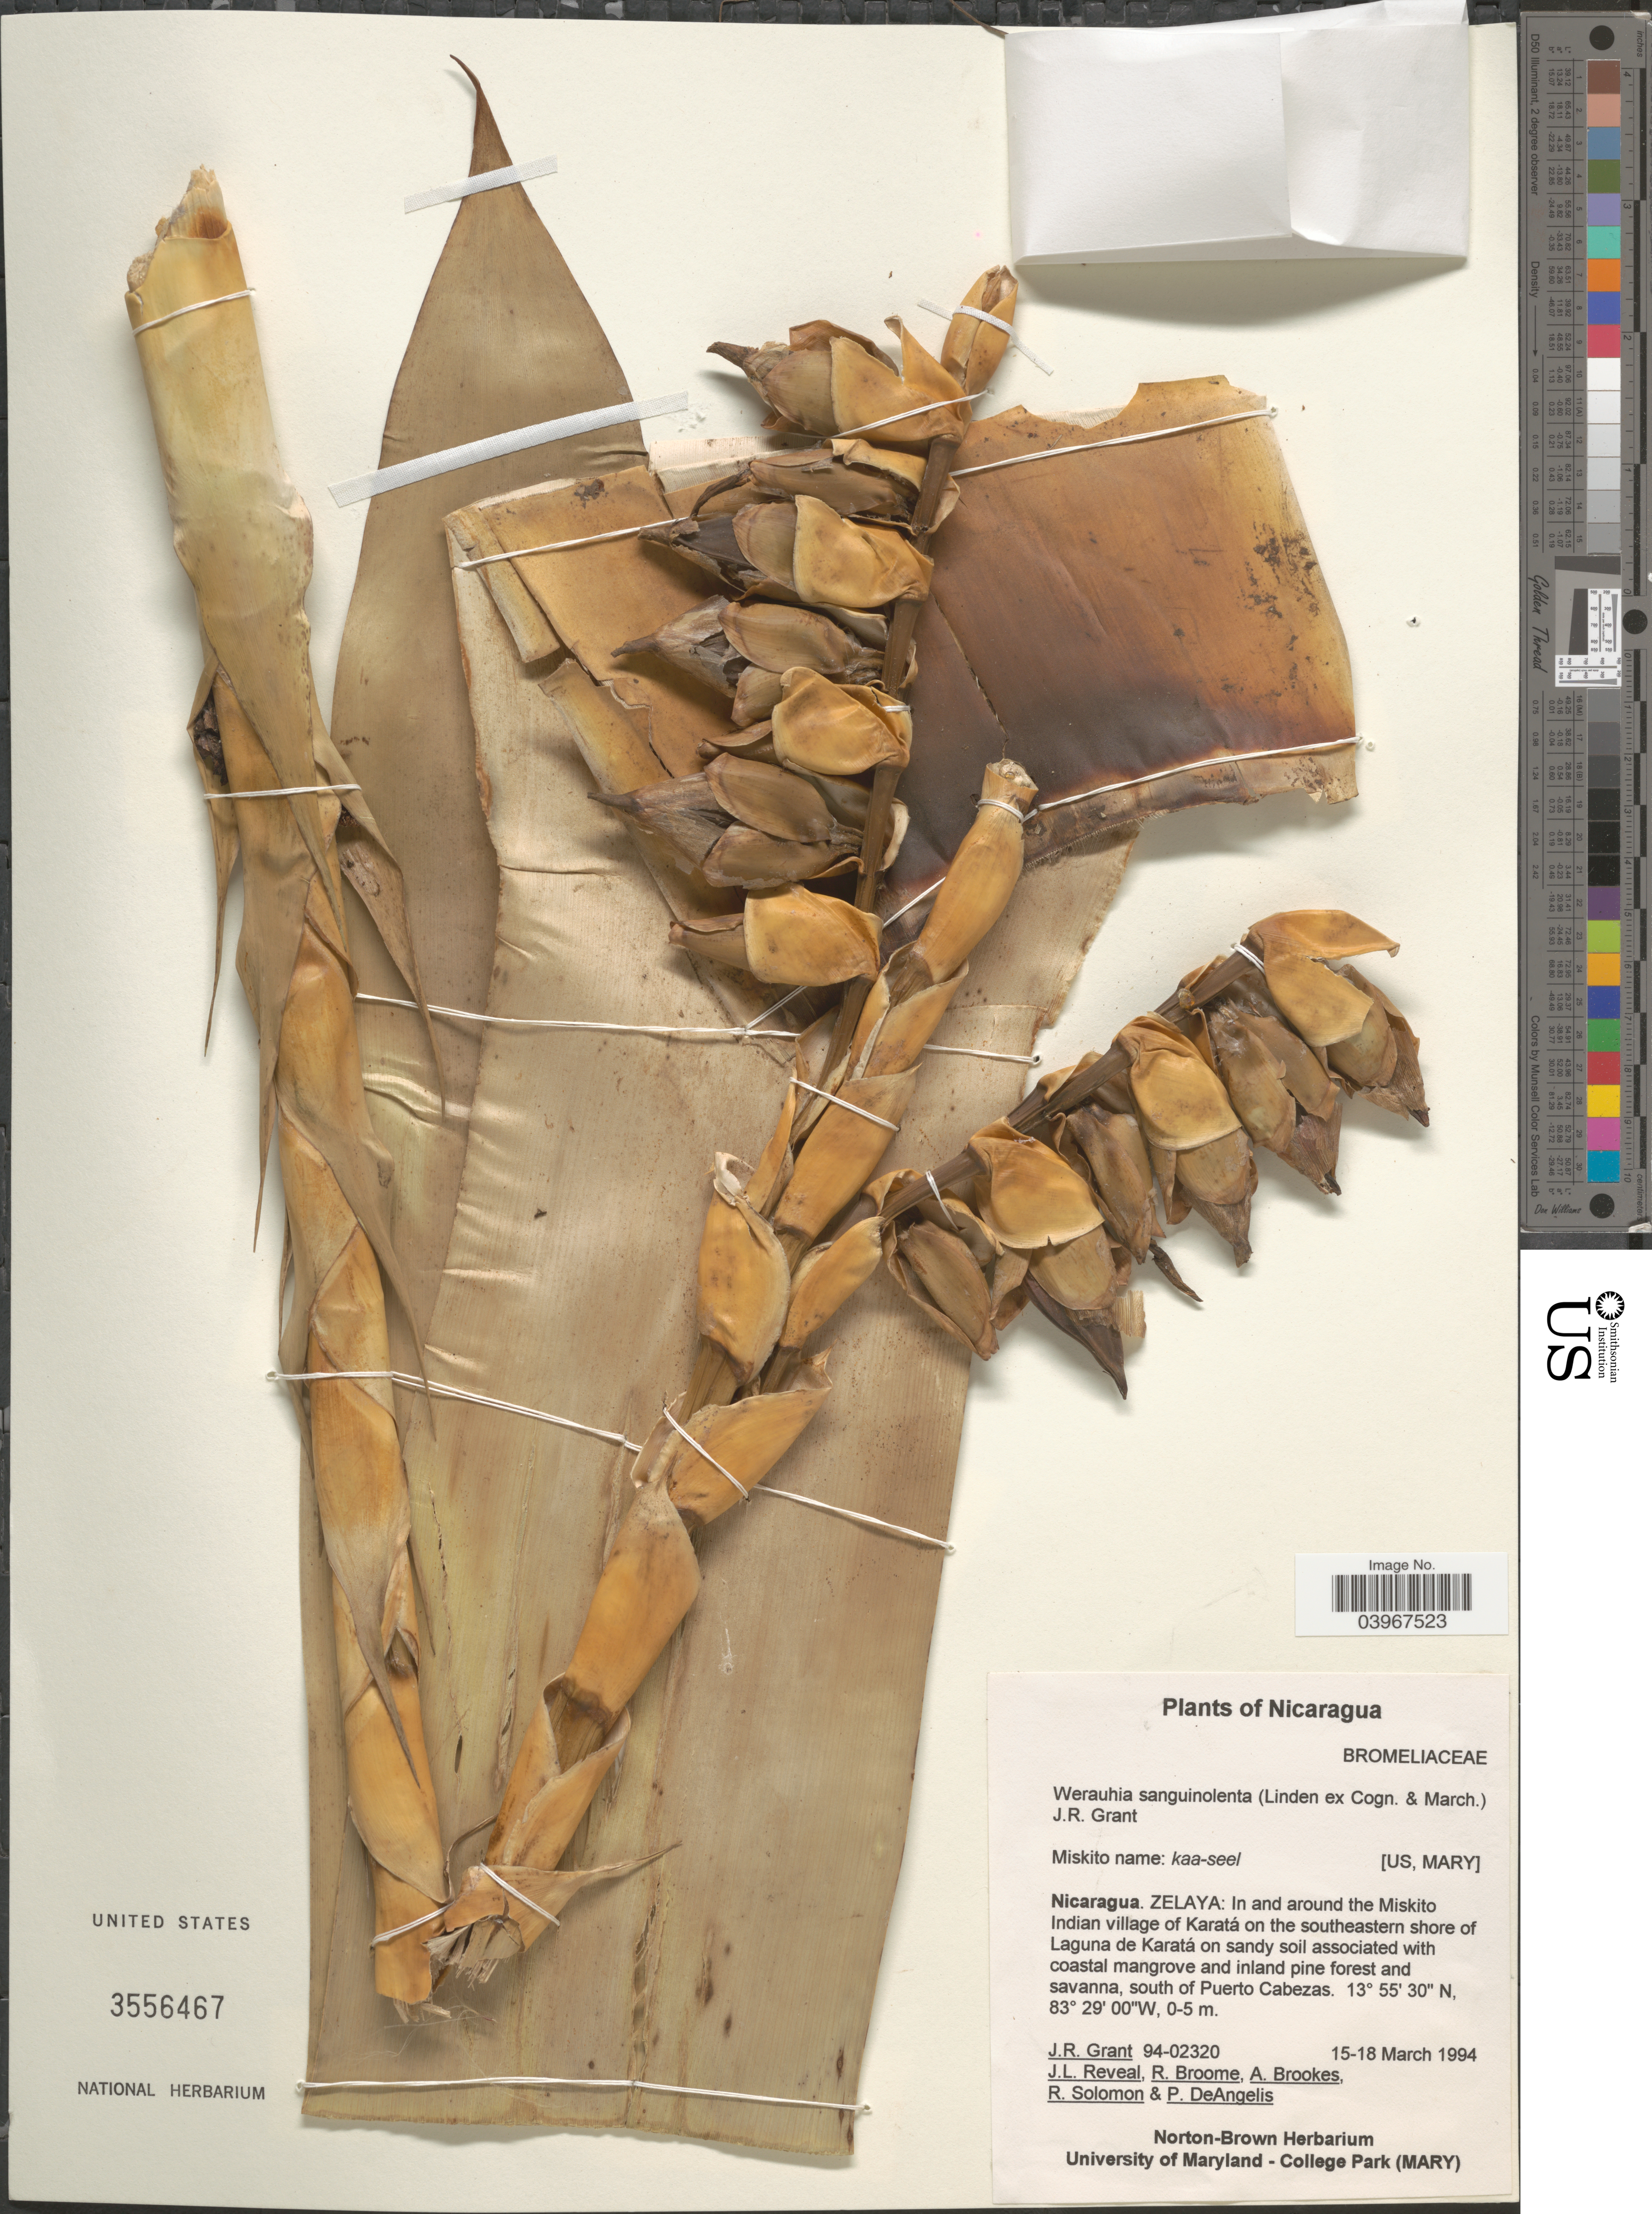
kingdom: Plantae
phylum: Tracheophyta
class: Liliopsida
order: Poales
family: Bromeliaceae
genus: Werauhia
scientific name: Werauhia sanguinolenta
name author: (Cogn. & Marchal) J.R. Grant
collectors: J. Grant, J. L. Reveal, R. Broome, A. Brookes & et al.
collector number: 94-02320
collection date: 1994-03-15/1994-03-18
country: Nicaragua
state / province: Atlántico Norte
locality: Zelaya: In and around the Miskito Indian village of Karatá on the southeastern shore of Laguna de Karatá on sandy soil associated with coastal mangrove and inland pine forest and savanna, south of Puerto Cabezas.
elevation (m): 0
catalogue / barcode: US 3556467